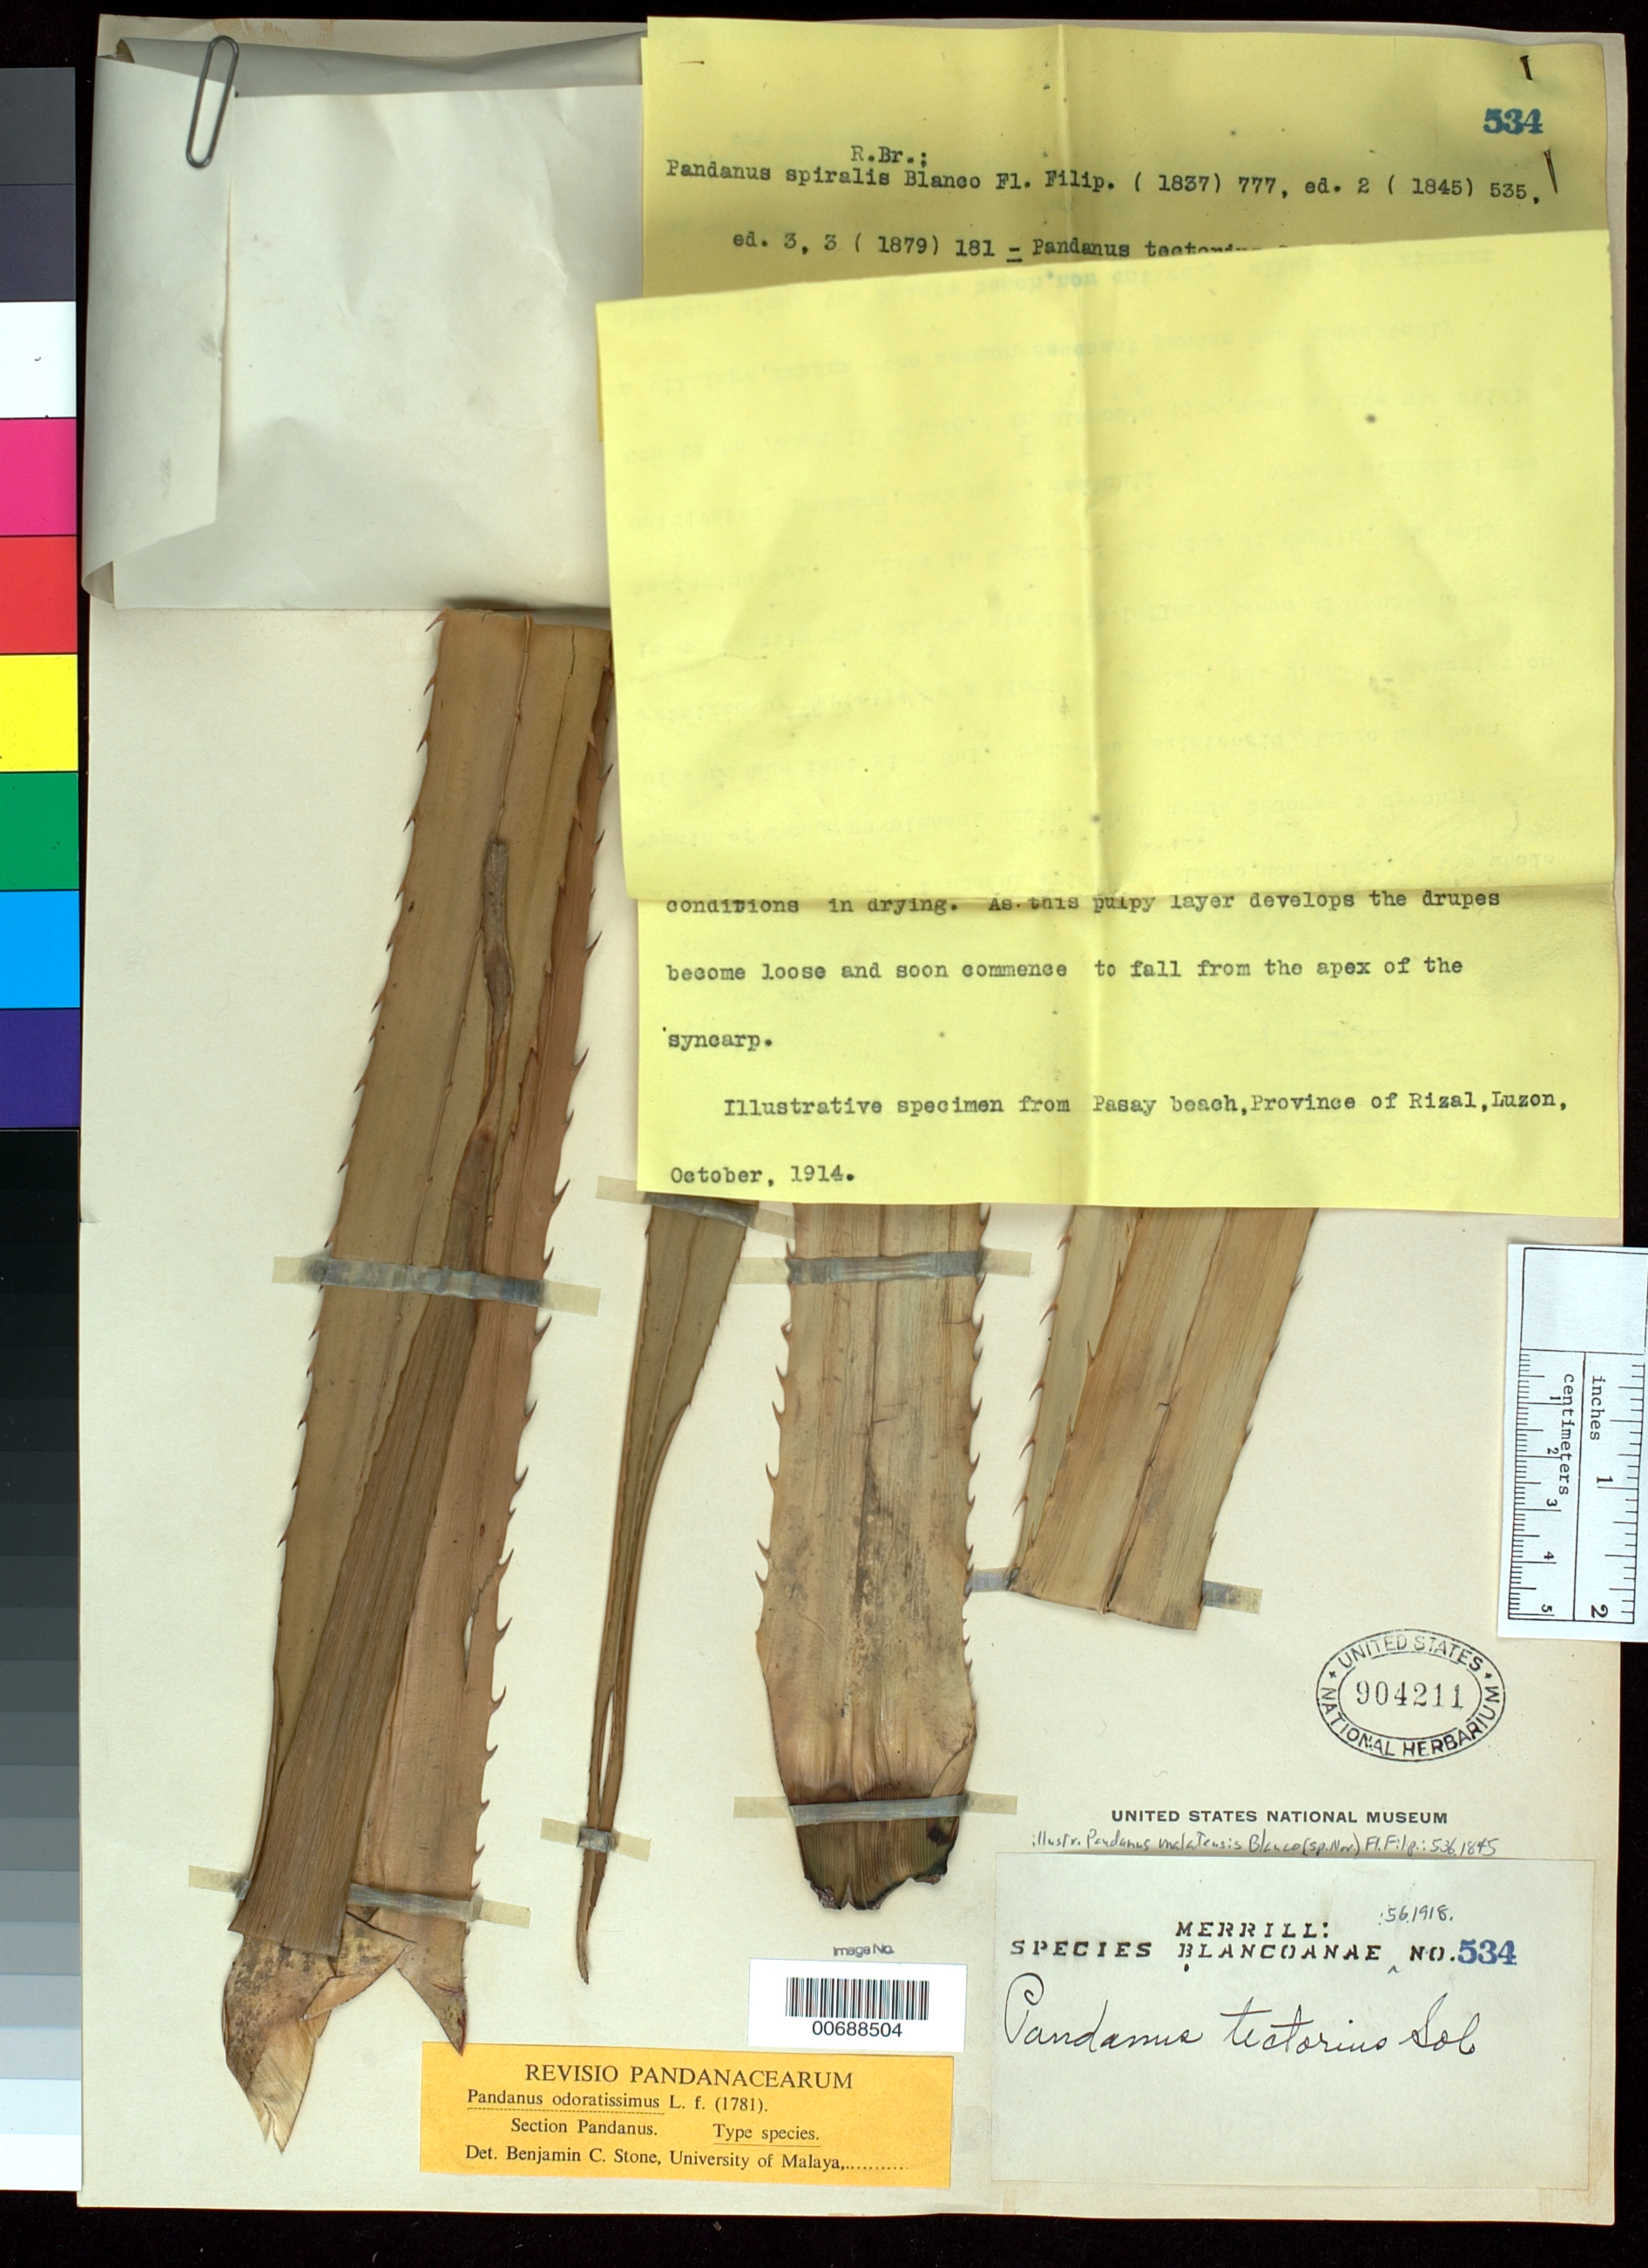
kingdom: Plantae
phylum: Tracheophyta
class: Liliopsida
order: Pandanales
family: Pandanaceae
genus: Pandanus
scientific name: Pandanus odoratissimus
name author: L. f.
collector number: Sp. Blancoan. 0534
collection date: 1914-10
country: Philippines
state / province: Calabarzon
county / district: Rizal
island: Luzon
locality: Pasay beach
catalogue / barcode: US 904211